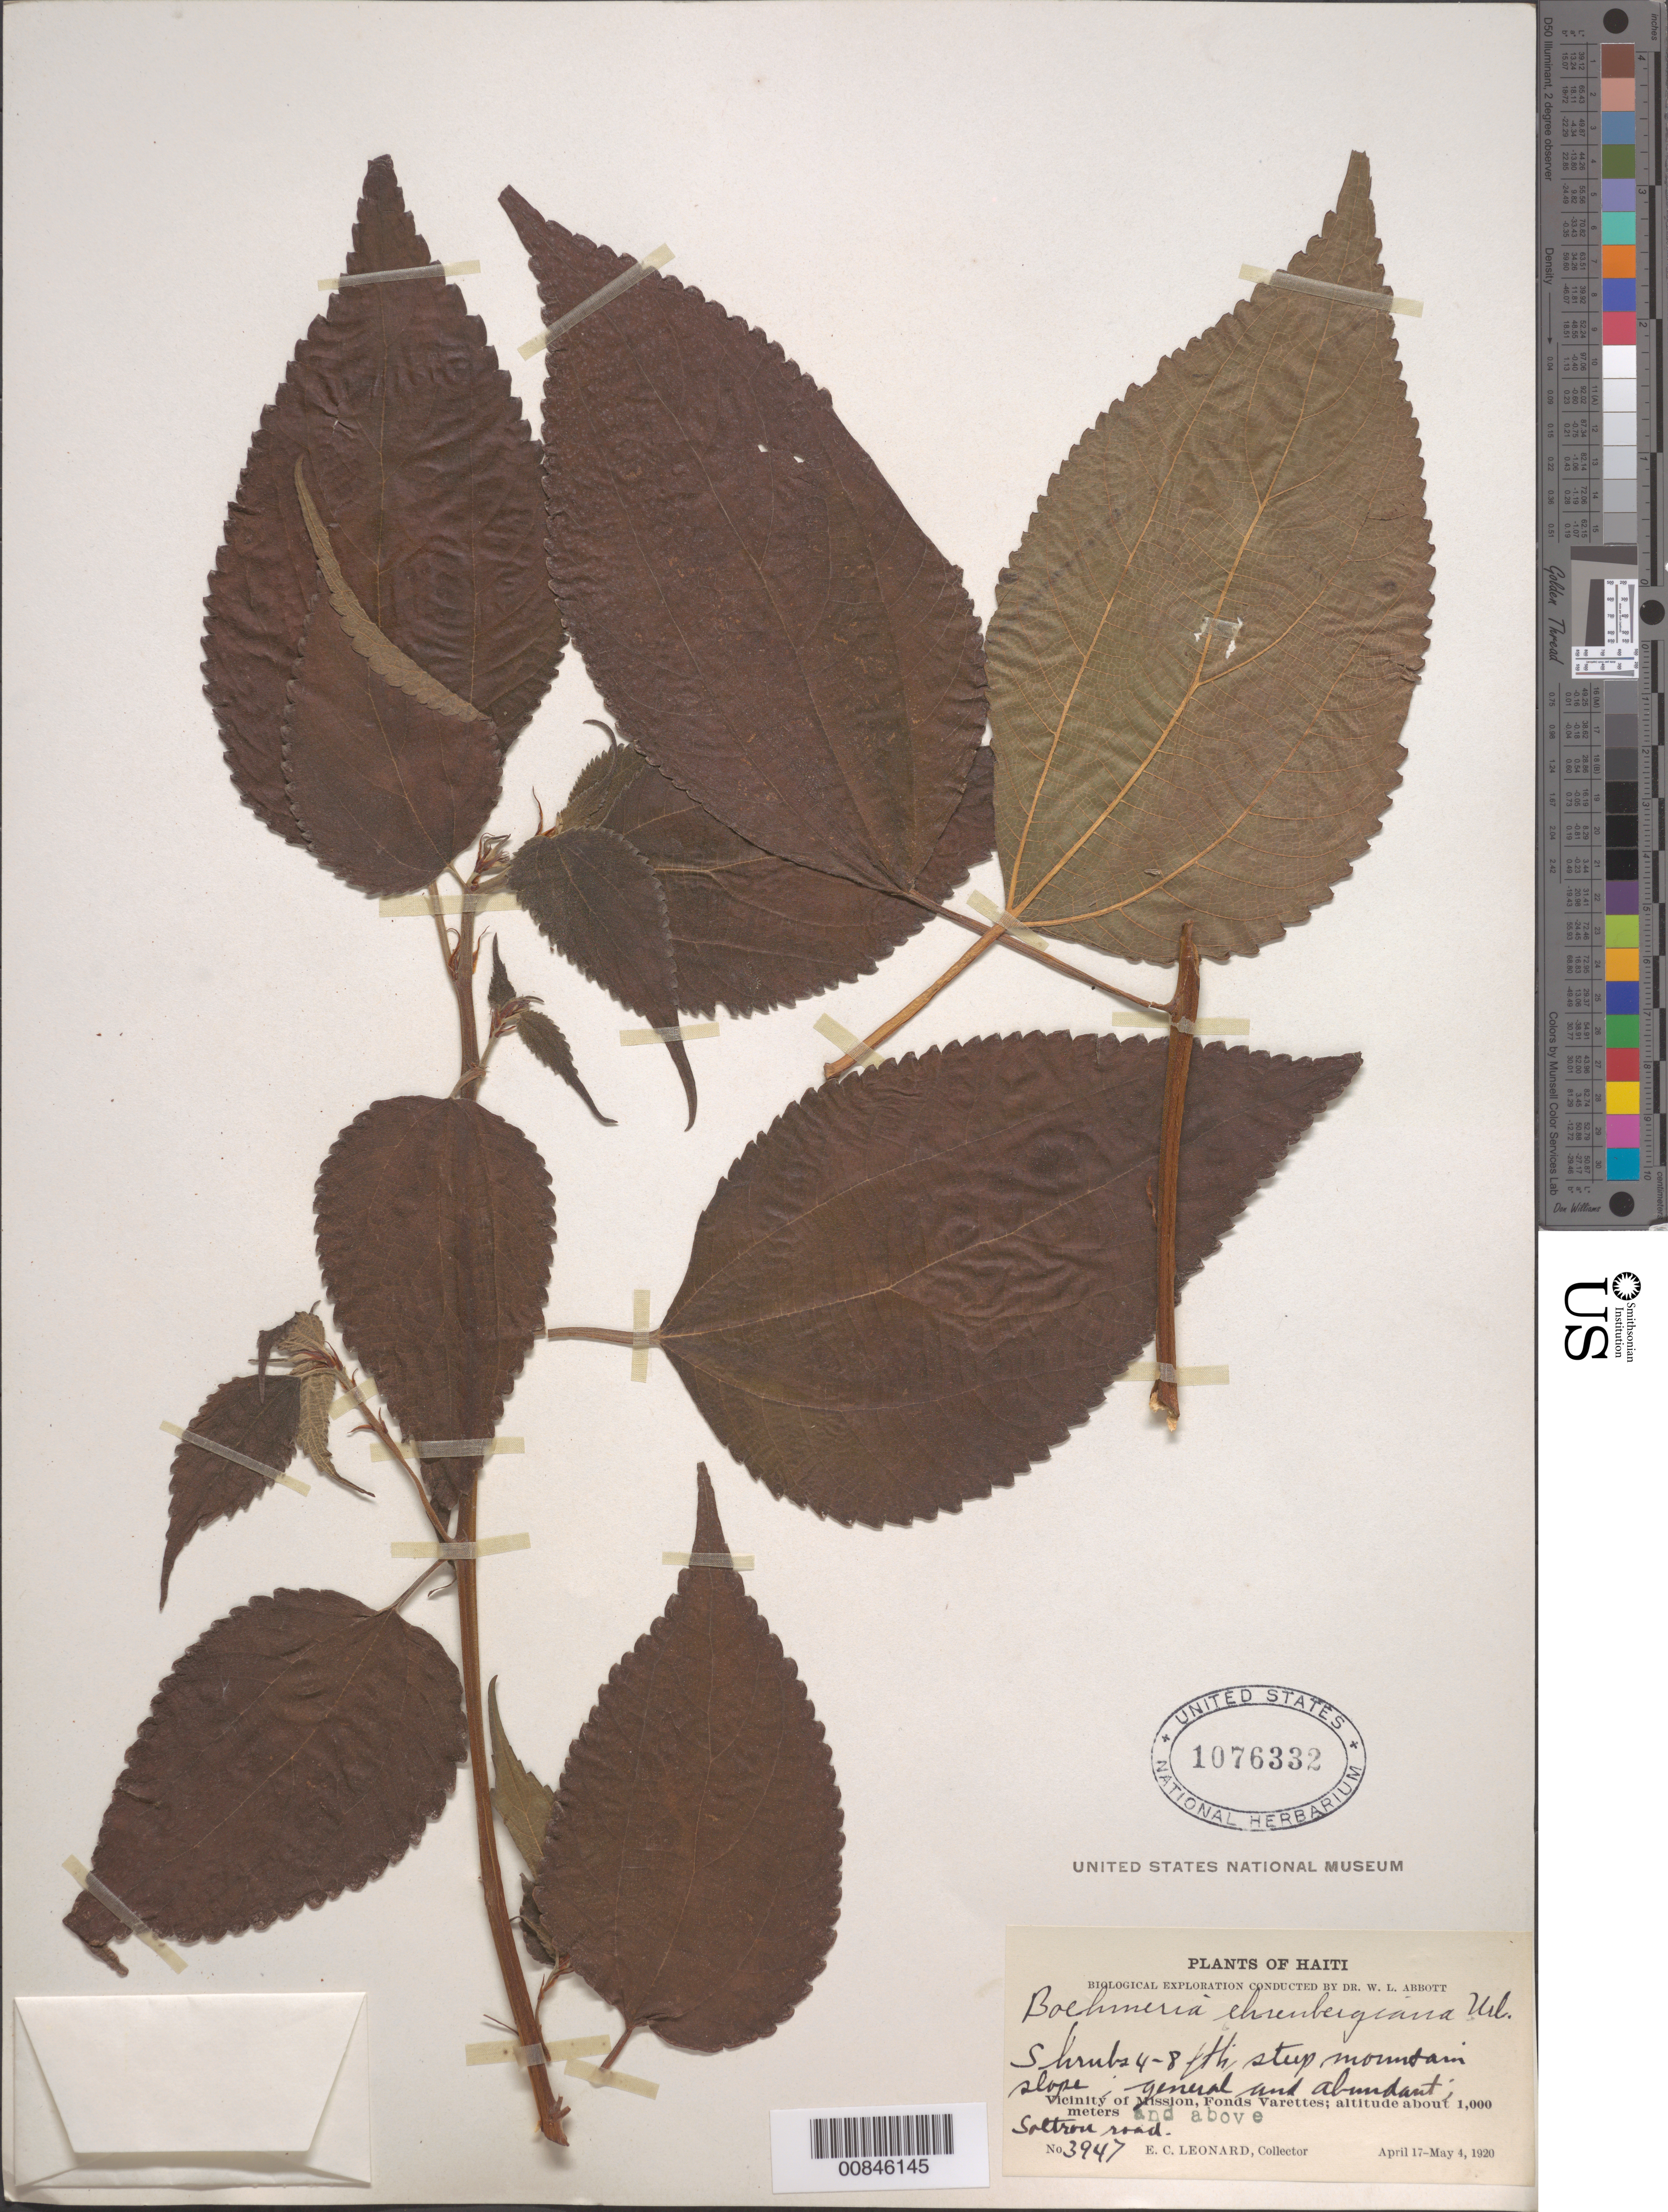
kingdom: Plantae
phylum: Tracheophyta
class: Magnoliopsida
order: Rosales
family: Urticaceae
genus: Boehmeria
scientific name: Boehmeria ehrenbergiana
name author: Urb.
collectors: E. C. Leonard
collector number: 3947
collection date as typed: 17 Apr 1920 to 04 May 1920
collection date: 1920-04-17/1920-05-04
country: Haiti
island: Hispaniola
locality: Vicinity of Mission, Fonds Varettes. Saltrou road.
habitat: Steep mountain slope.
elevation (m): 1000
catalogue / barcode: US 1076332